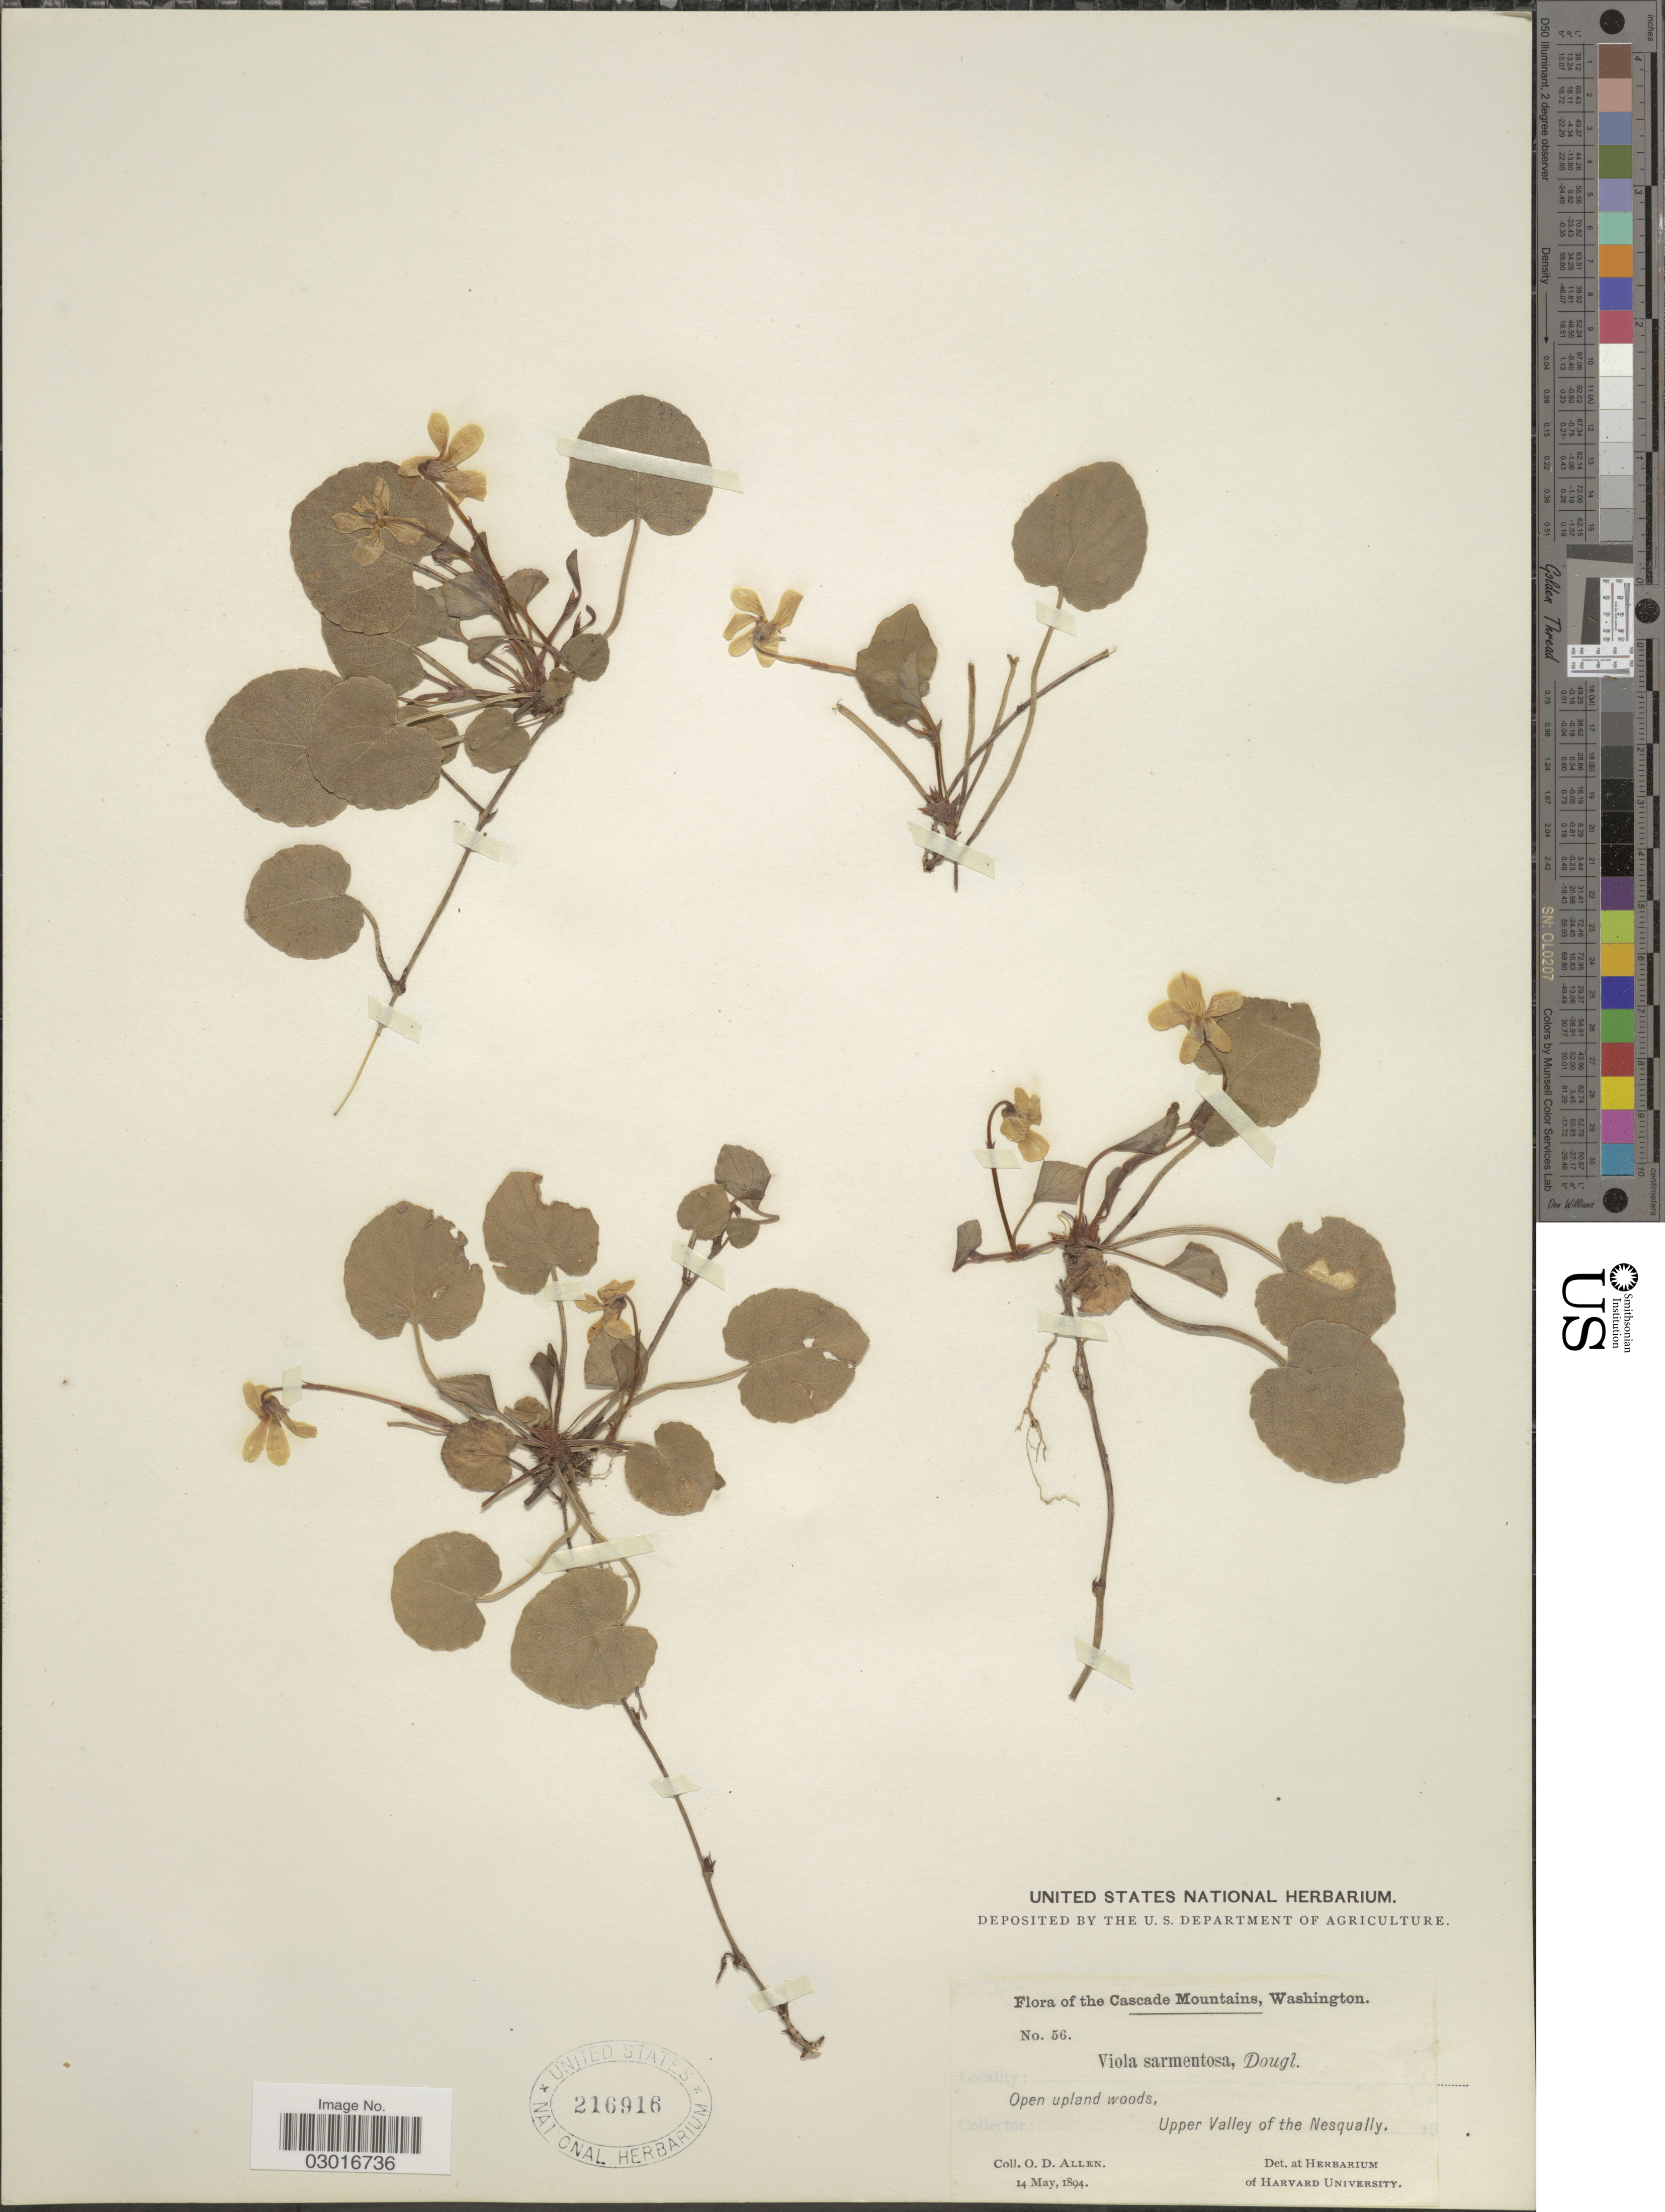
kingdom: Plantae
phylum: Tracheophyta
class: Magnoliopsida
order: Malpighiales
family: Violaceae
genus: Viola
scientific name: Viola sempervirens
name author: Greene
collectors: O. D. Allen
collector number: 56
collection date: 1894-05-14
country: United States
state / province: Washington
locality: Cascade Mountains. Upper Valley of the Nesqually.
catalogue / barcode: US 216916